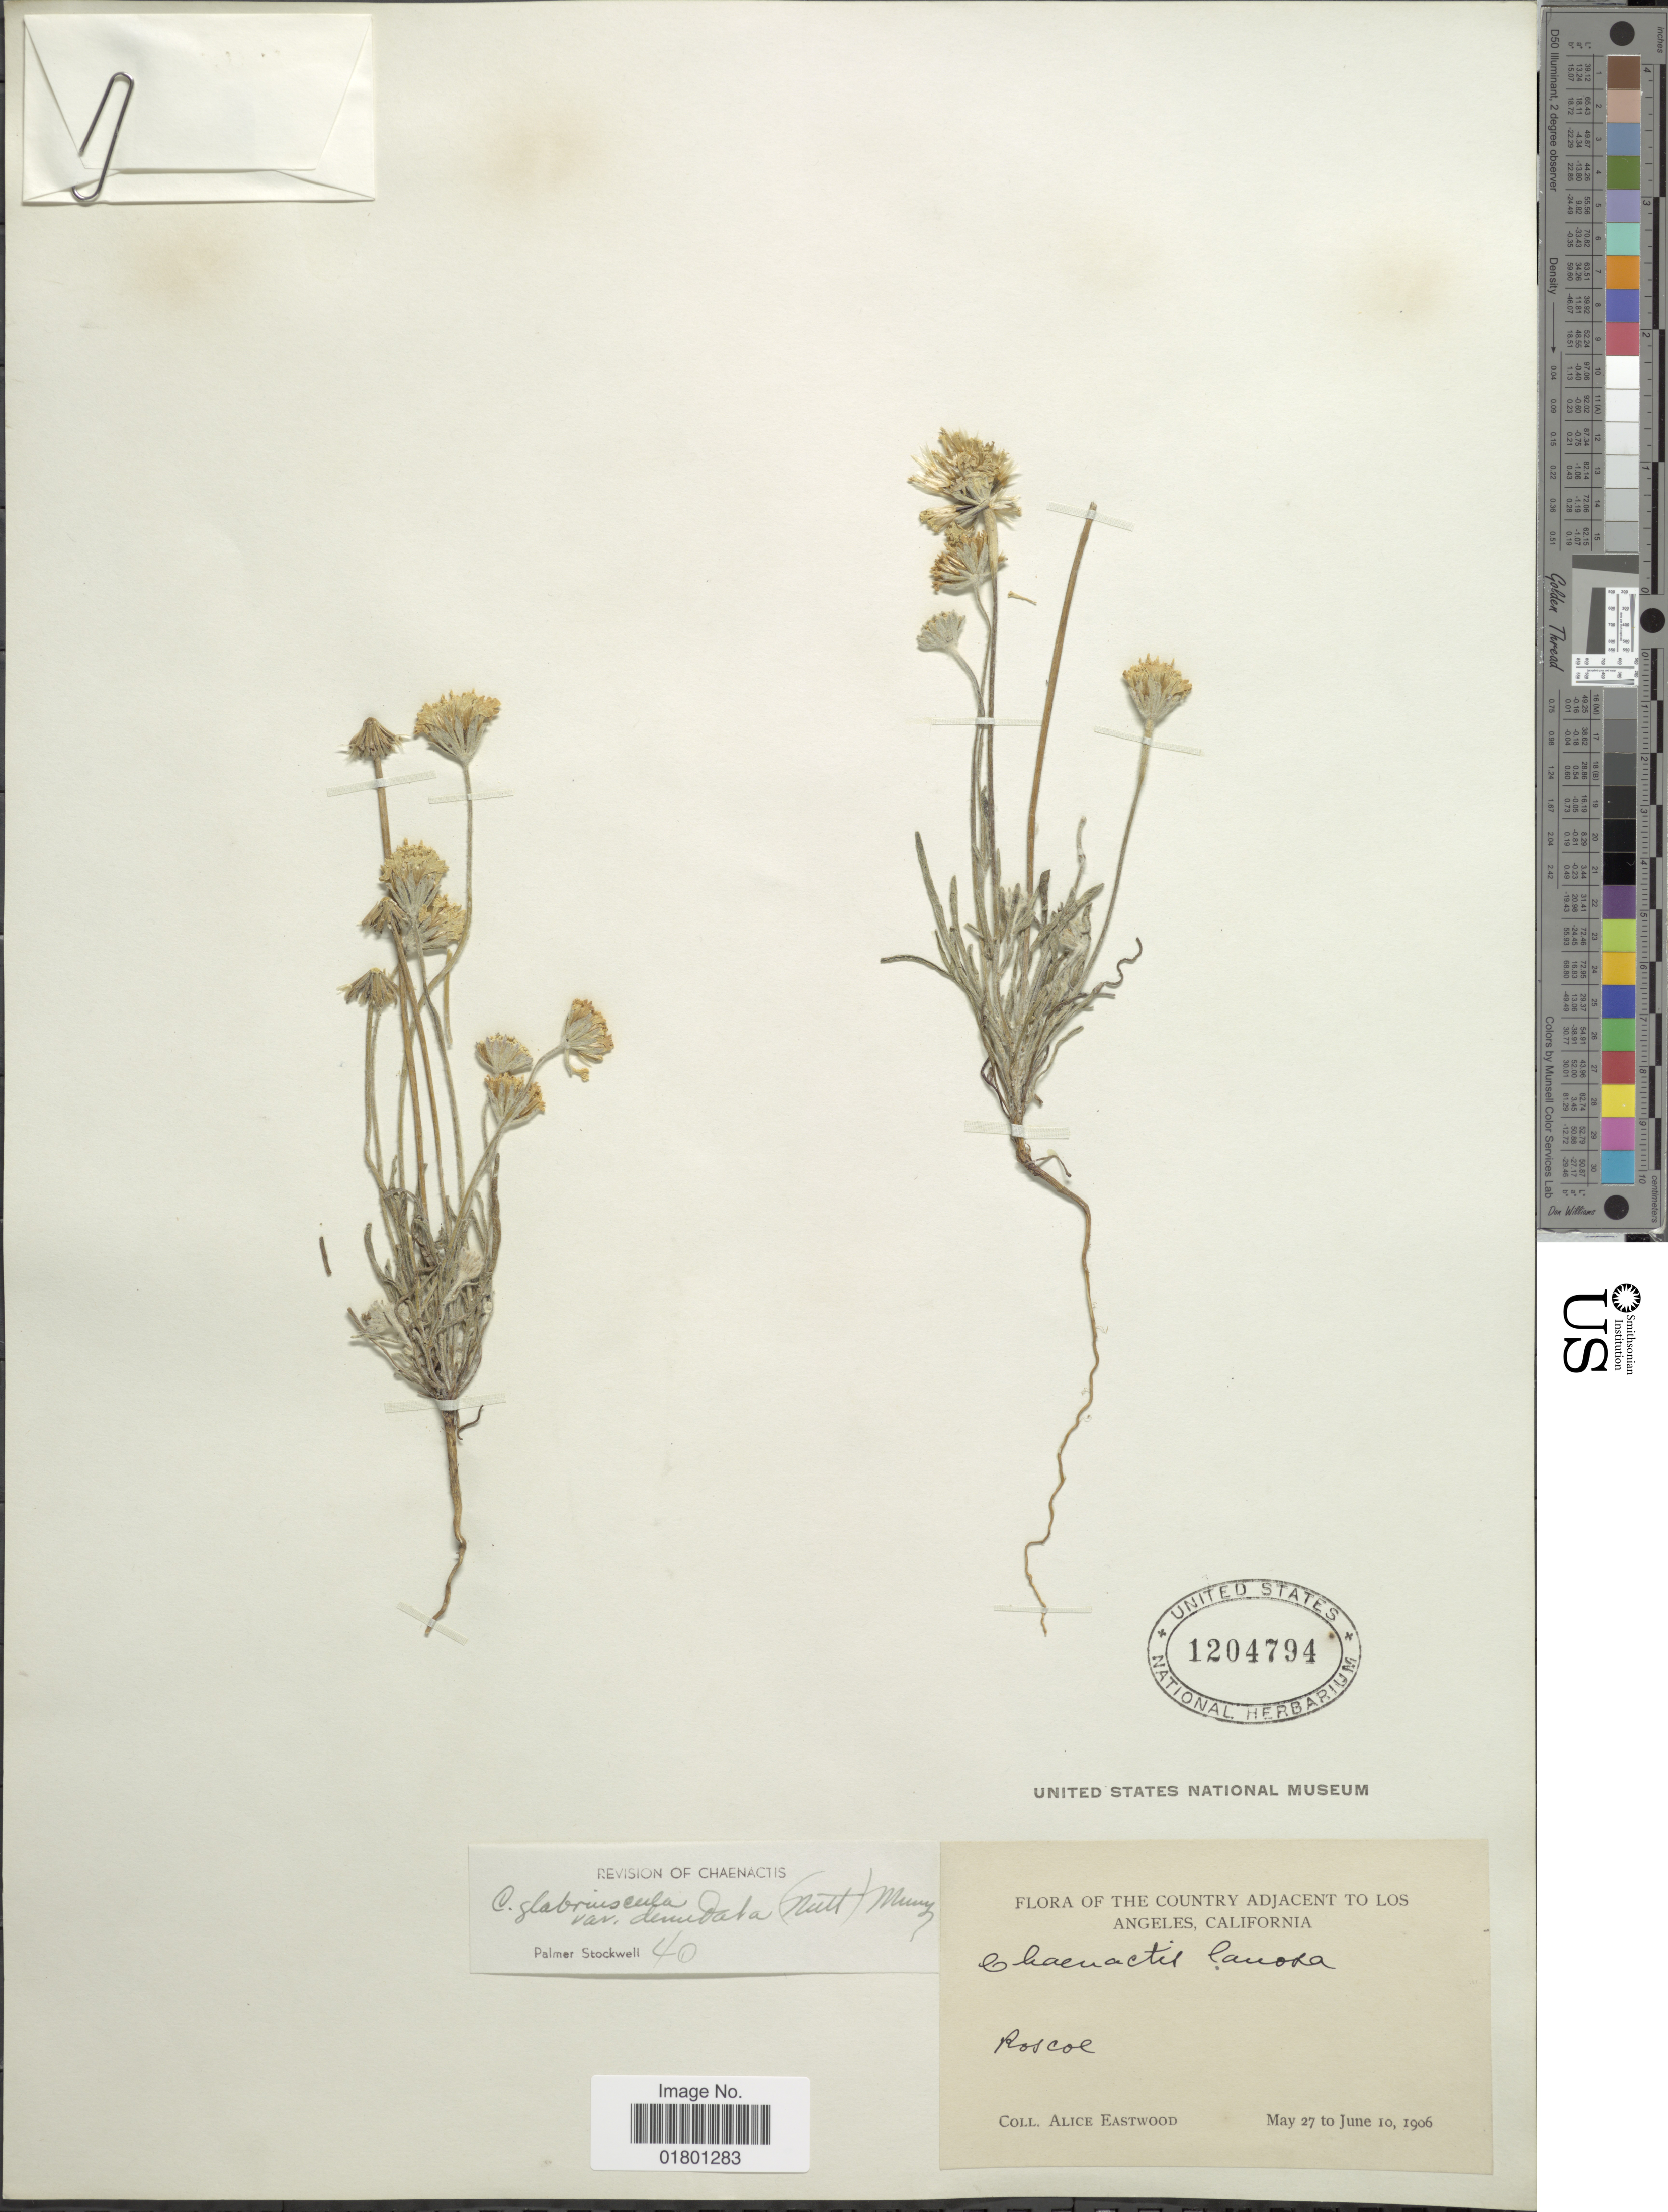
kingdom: Plantae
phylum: Tracheophyta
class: Magnoliopsida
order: Asterales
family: Asteraceae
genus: Chaenactis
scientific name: Chaenactis glabriuscula var. denudata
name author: (Nutt.) Munz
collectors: A. Eastwood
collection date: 1906-05-27/1906-06-10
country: United States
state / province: California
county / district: Los Angeles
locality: Country Adjacent to Los Angeles, Roscol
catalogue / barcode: US 1204794